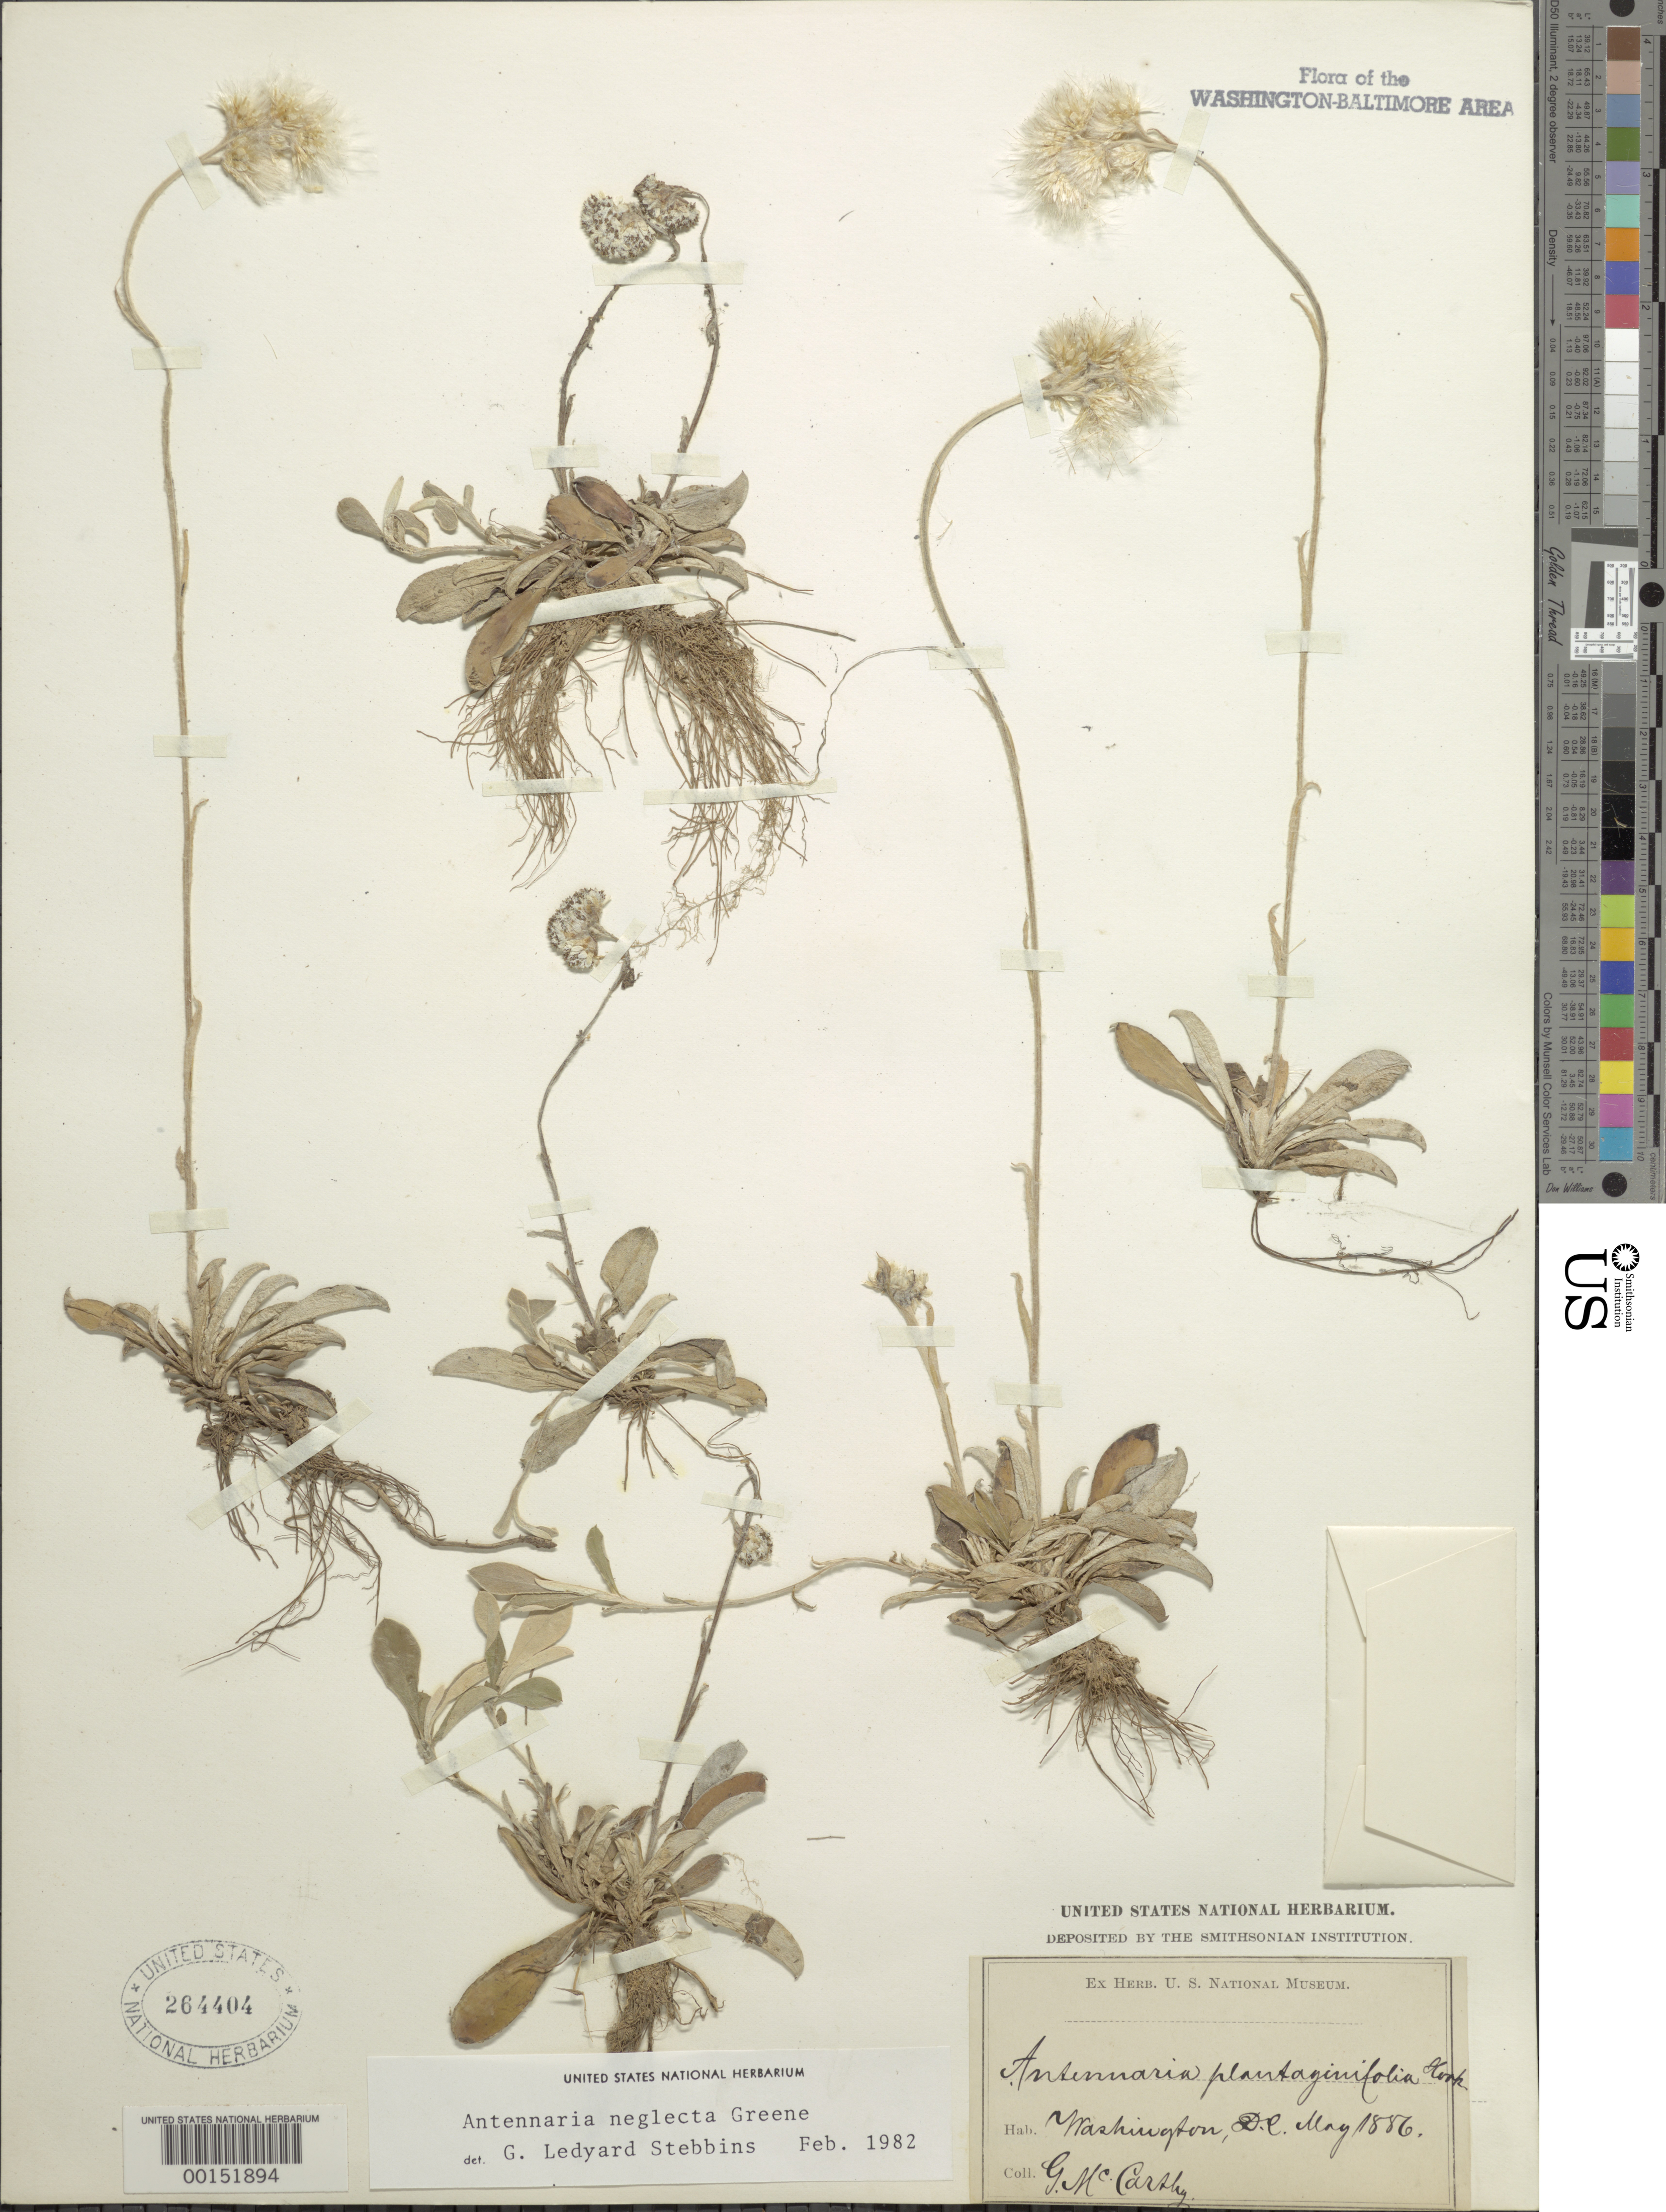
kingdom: Plantae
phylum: Tracheophyta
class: Magnoliopsida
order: Asterales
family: Asteraceae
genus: Antennaria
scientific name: Antennaria neglecta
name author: Greene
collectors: G. McCarthy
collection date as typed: May 1886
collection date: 1886-05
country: United States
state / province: District of Columbia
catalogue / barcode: US 264404